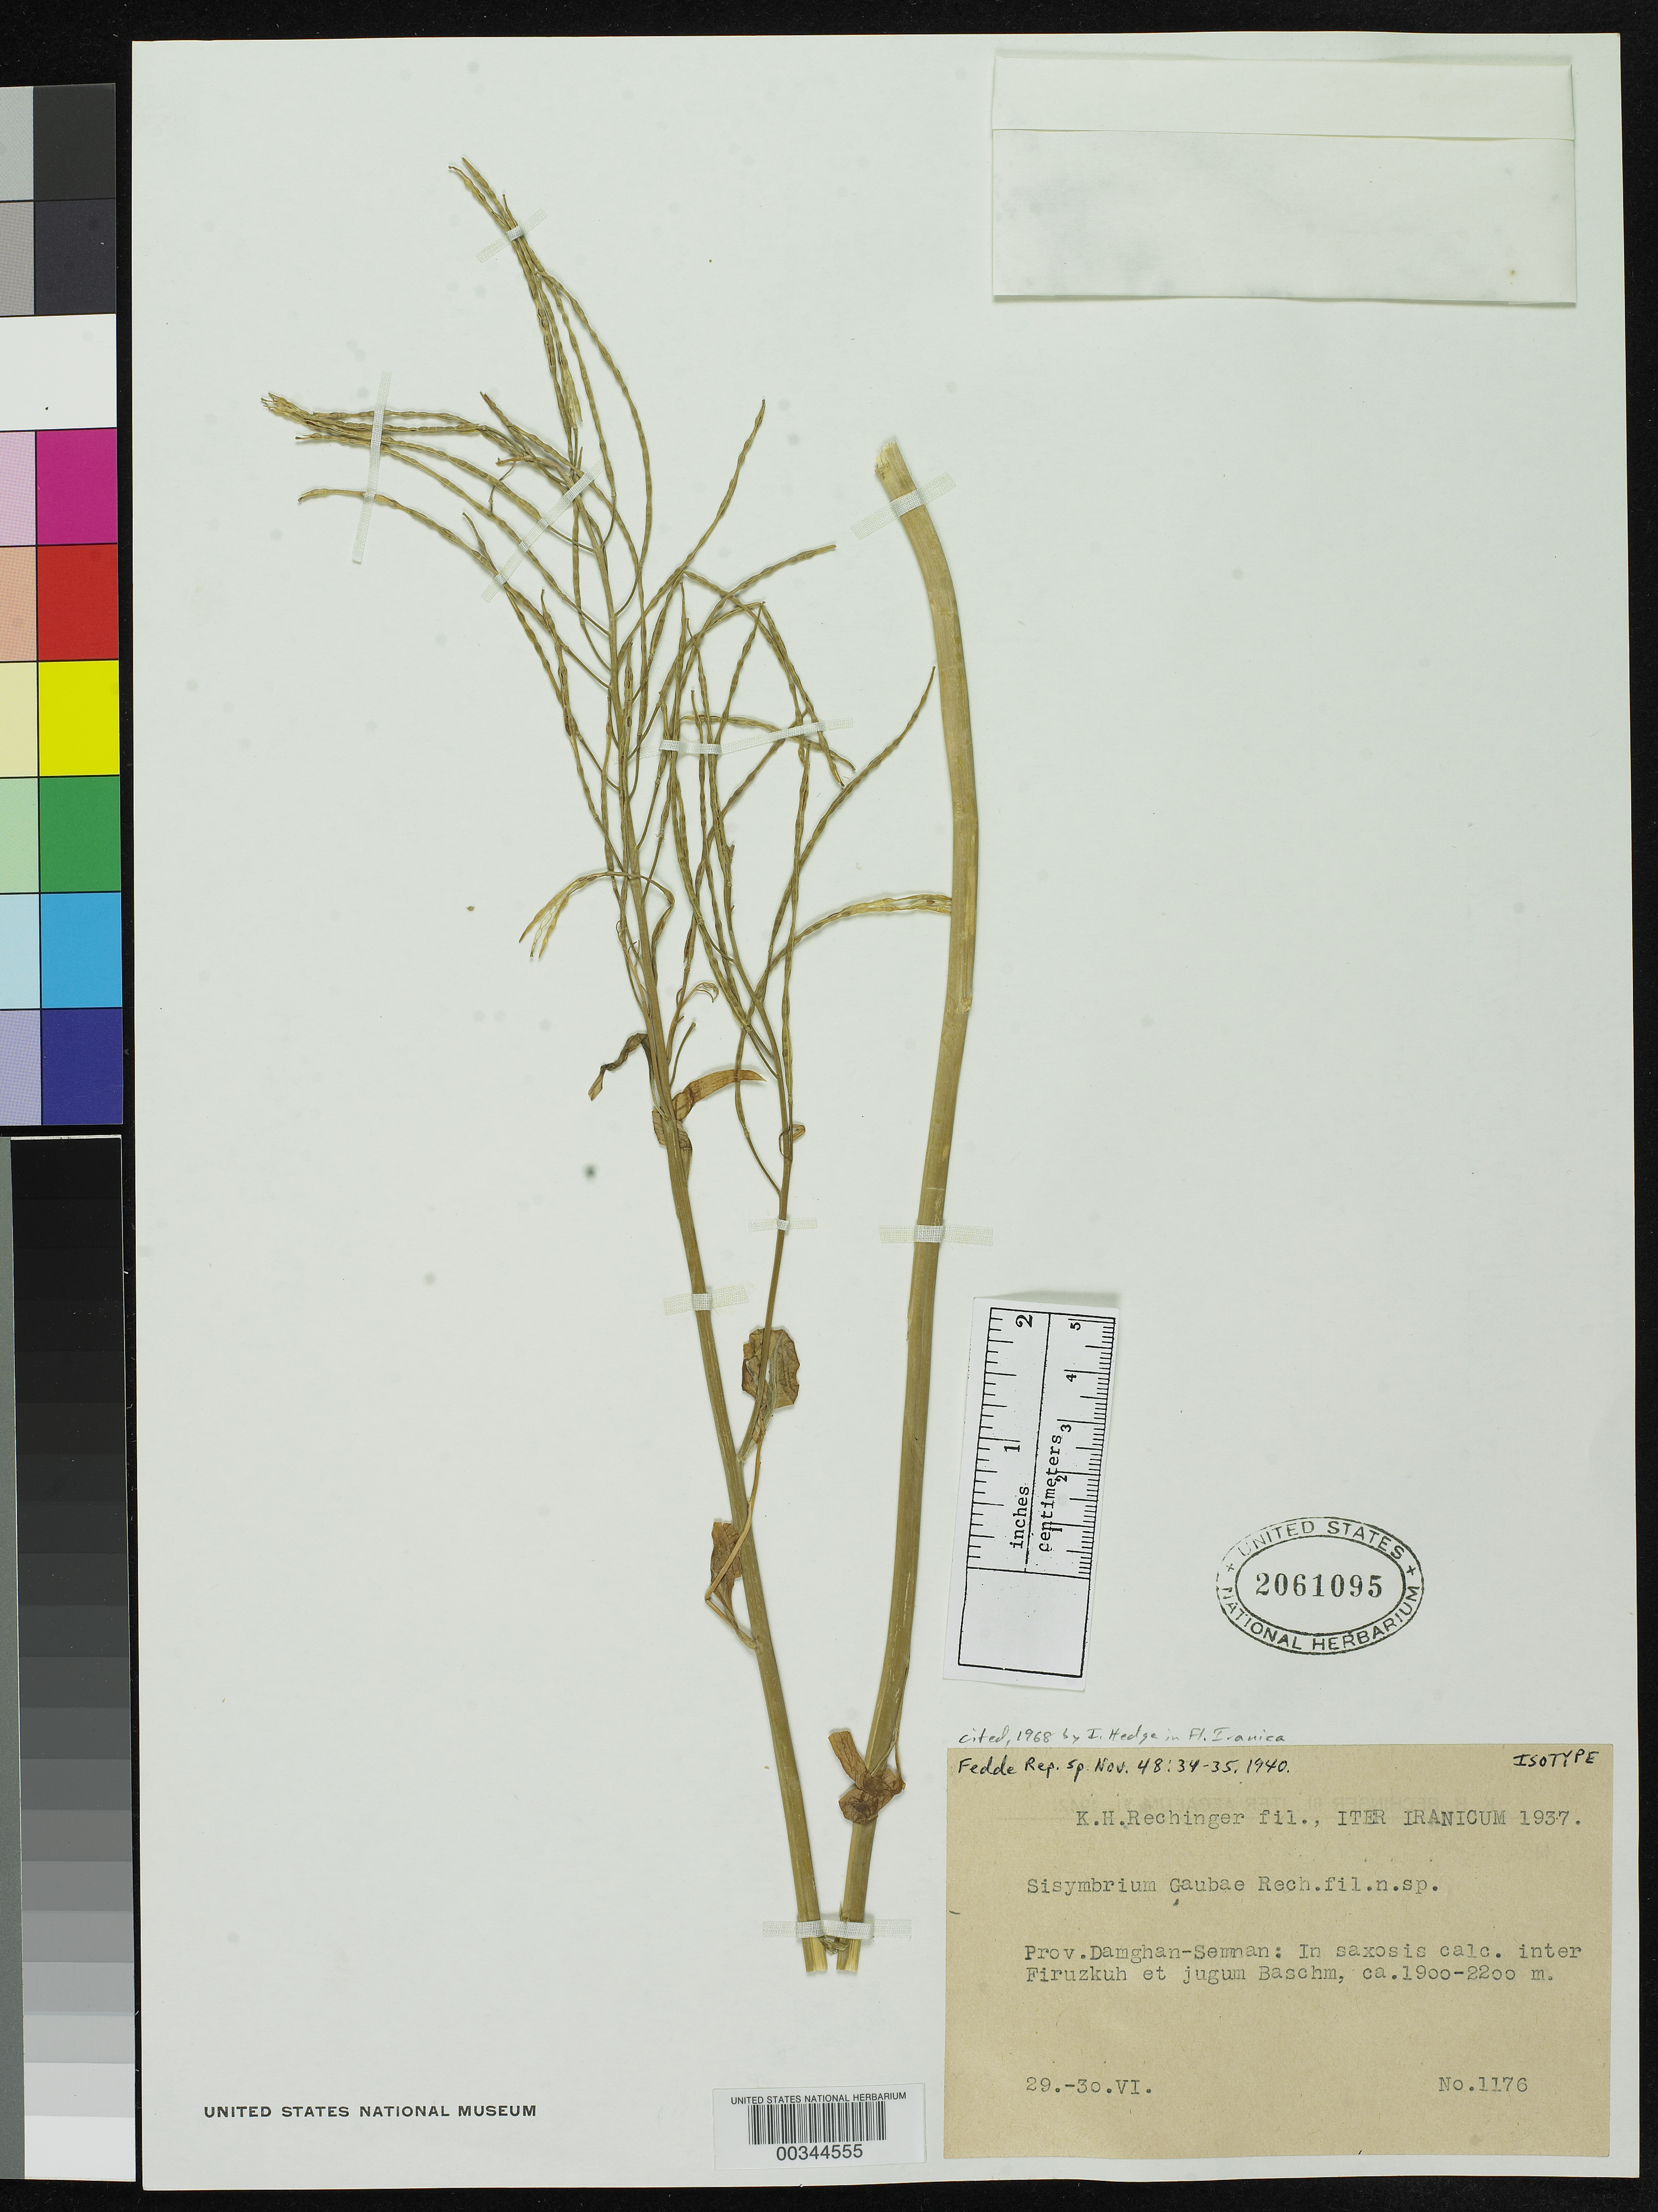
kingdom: Plantae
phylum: Tracheophyta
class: Magnoliopsida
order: Brassicales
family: Brassicaceae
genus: Sisymbrium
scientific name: Sisymbrium gaubae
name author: Rech. f.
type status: Isotype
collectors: K. H. Rechinger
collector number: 1176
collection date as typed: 19 Jun 1937 to 30 Jun 1937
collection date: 1937-06-19/1937-06-30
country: Iran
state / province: Khorasan [obsolete]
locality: Damghab-semnan, in saxosis calc. inter Firuzkuh et Jugum Baschm.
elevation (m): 1900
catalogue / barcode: US 2061095